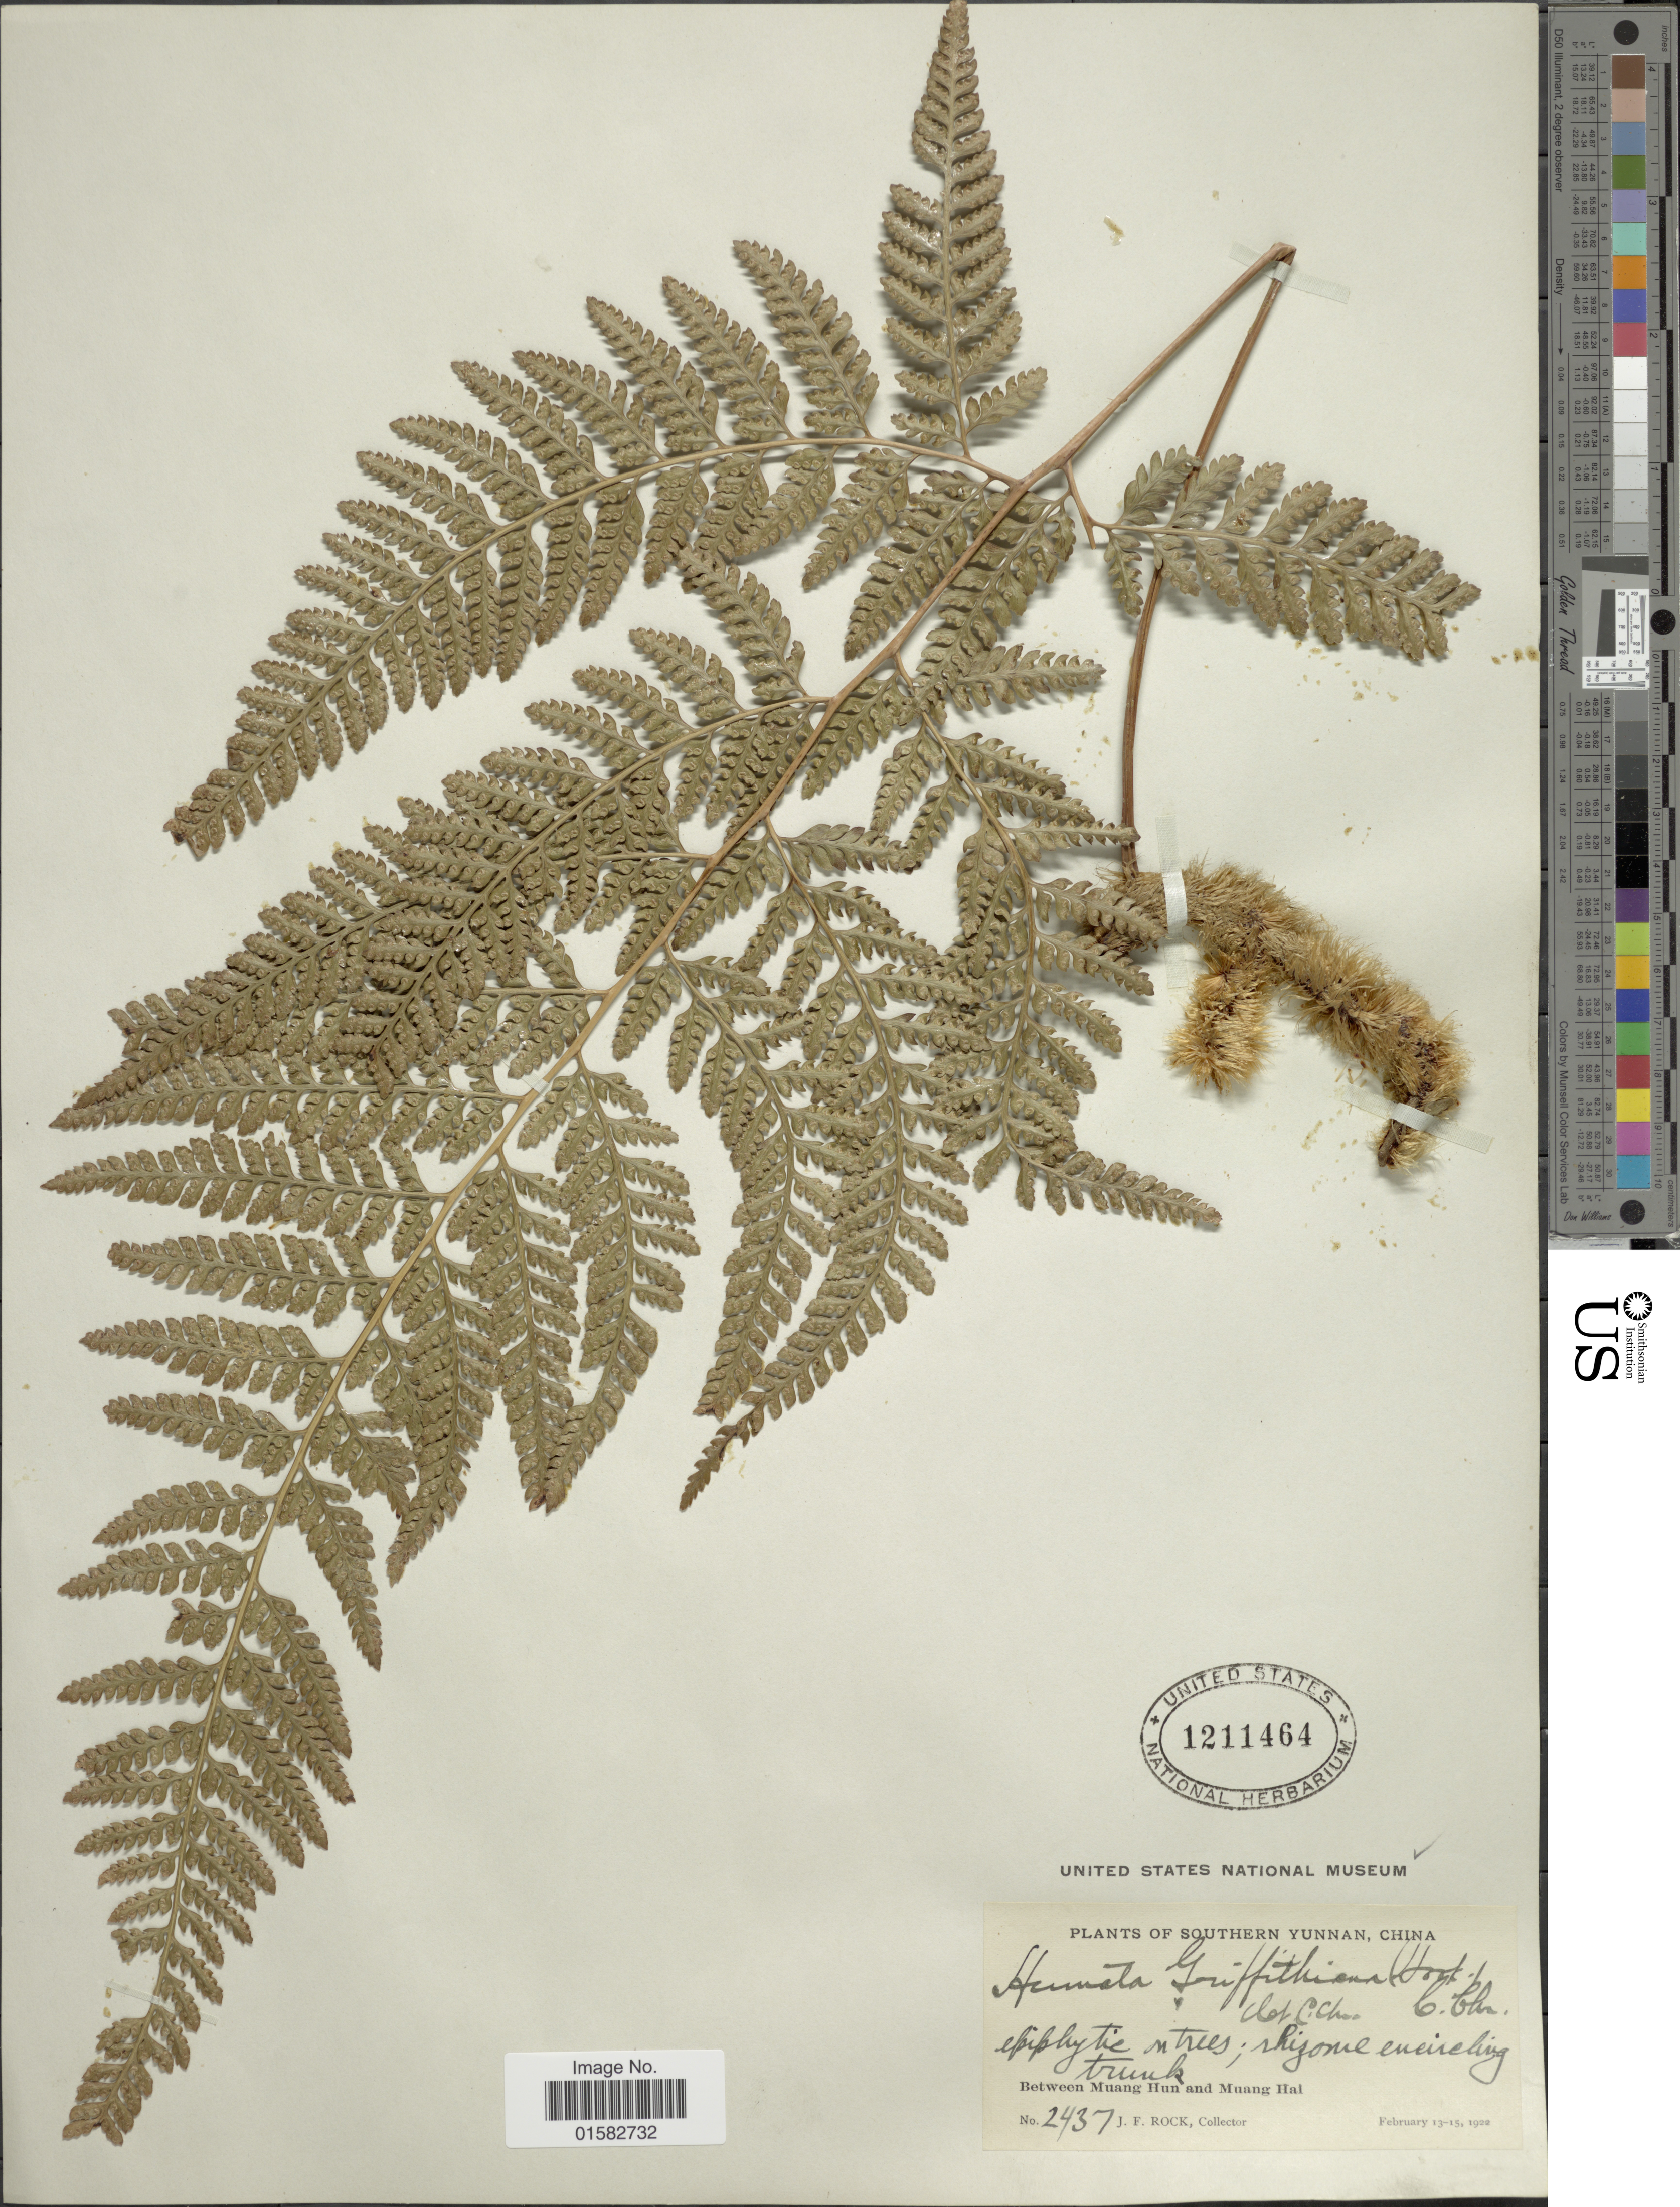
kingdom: Plantae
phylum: Tracheophyta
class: Polypodiopsida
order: Polypodiales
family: Davalliaceae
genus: Davallia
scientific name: Davallia griffithiana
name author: Hook.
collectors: J. Rock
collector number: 2437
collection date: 1922-02-13/1922-02-15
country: China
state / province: Yunnan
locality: Southern Yunnanm China, between Muang Hun and Muang Hai.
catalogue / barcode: US 1211464